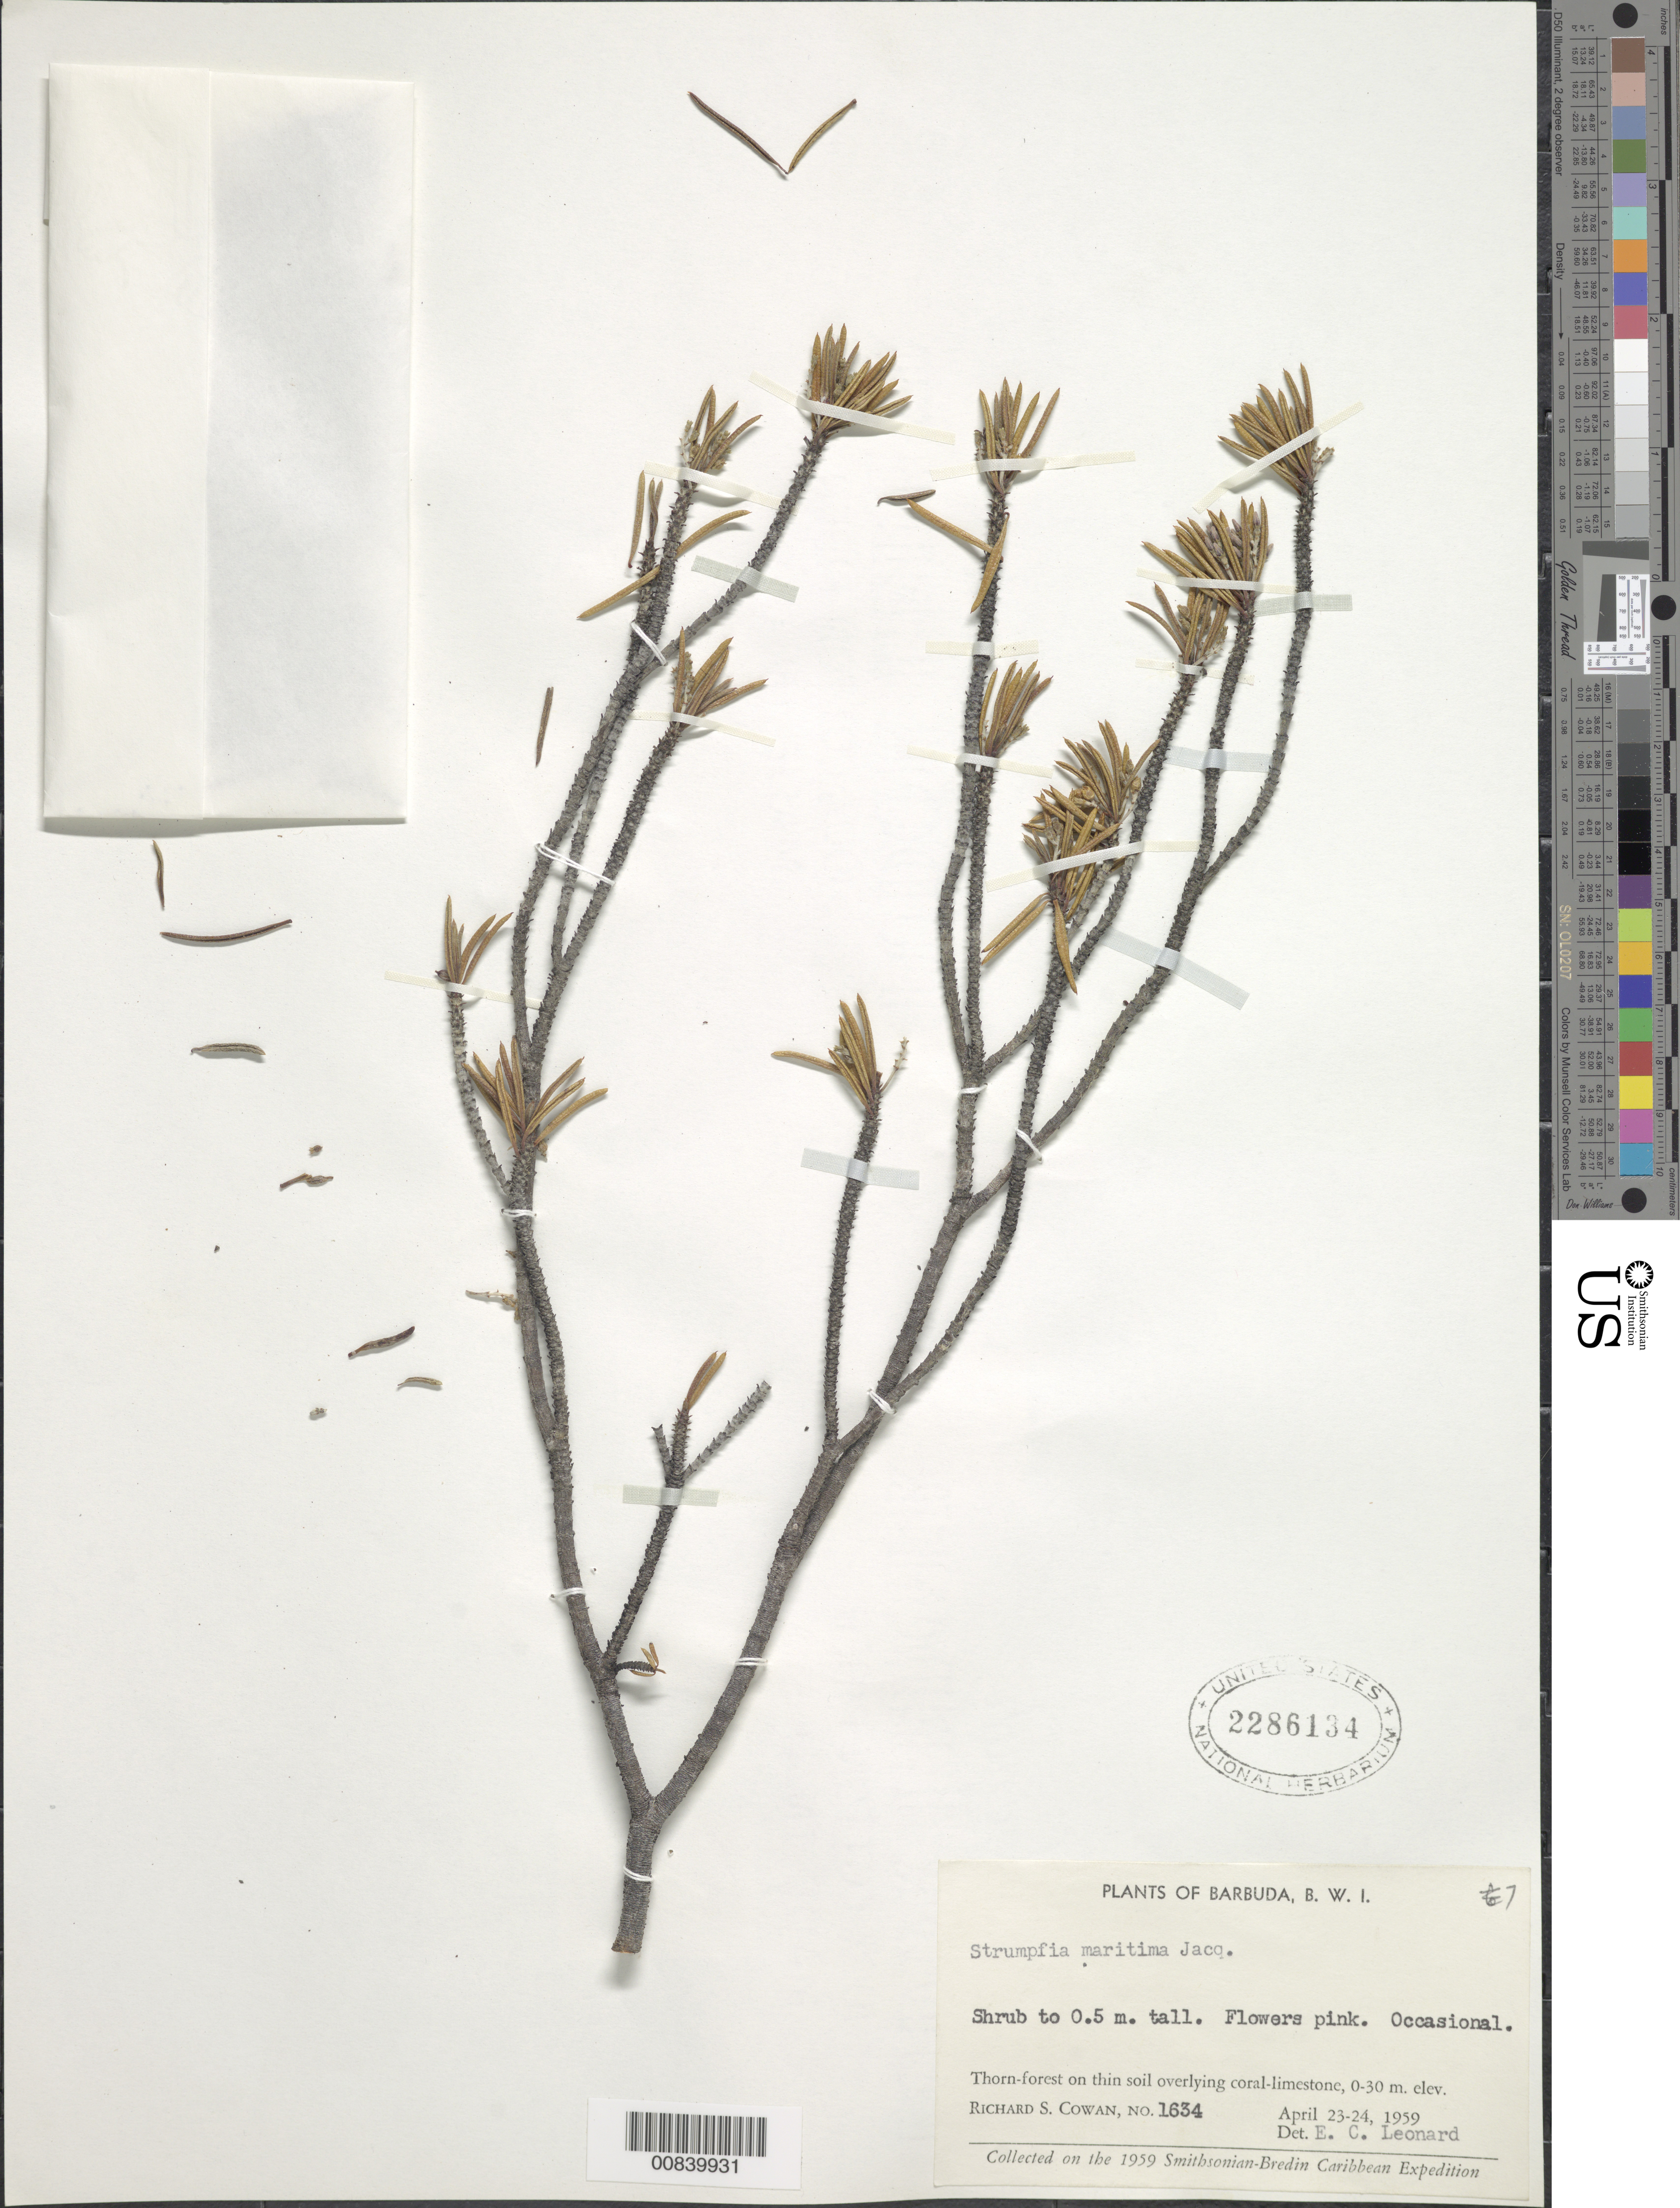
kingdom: Plantae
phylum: Tracheophyta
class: Magnoliopsida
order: Gentianales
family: Rubiaceae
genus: Strumpfia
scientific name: Strumpfia maritima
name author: Jacq.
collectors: R. S. Cowan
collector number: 1634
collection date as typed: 23 Apr 1959 to 24 Apr 1959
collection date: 1959-04-23/1959-04-24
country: Antigua and Barbuda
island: Barbuda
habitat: Thorn-forest on thin soil overlying coral-limestone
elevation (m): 0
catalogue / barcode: US 2286134